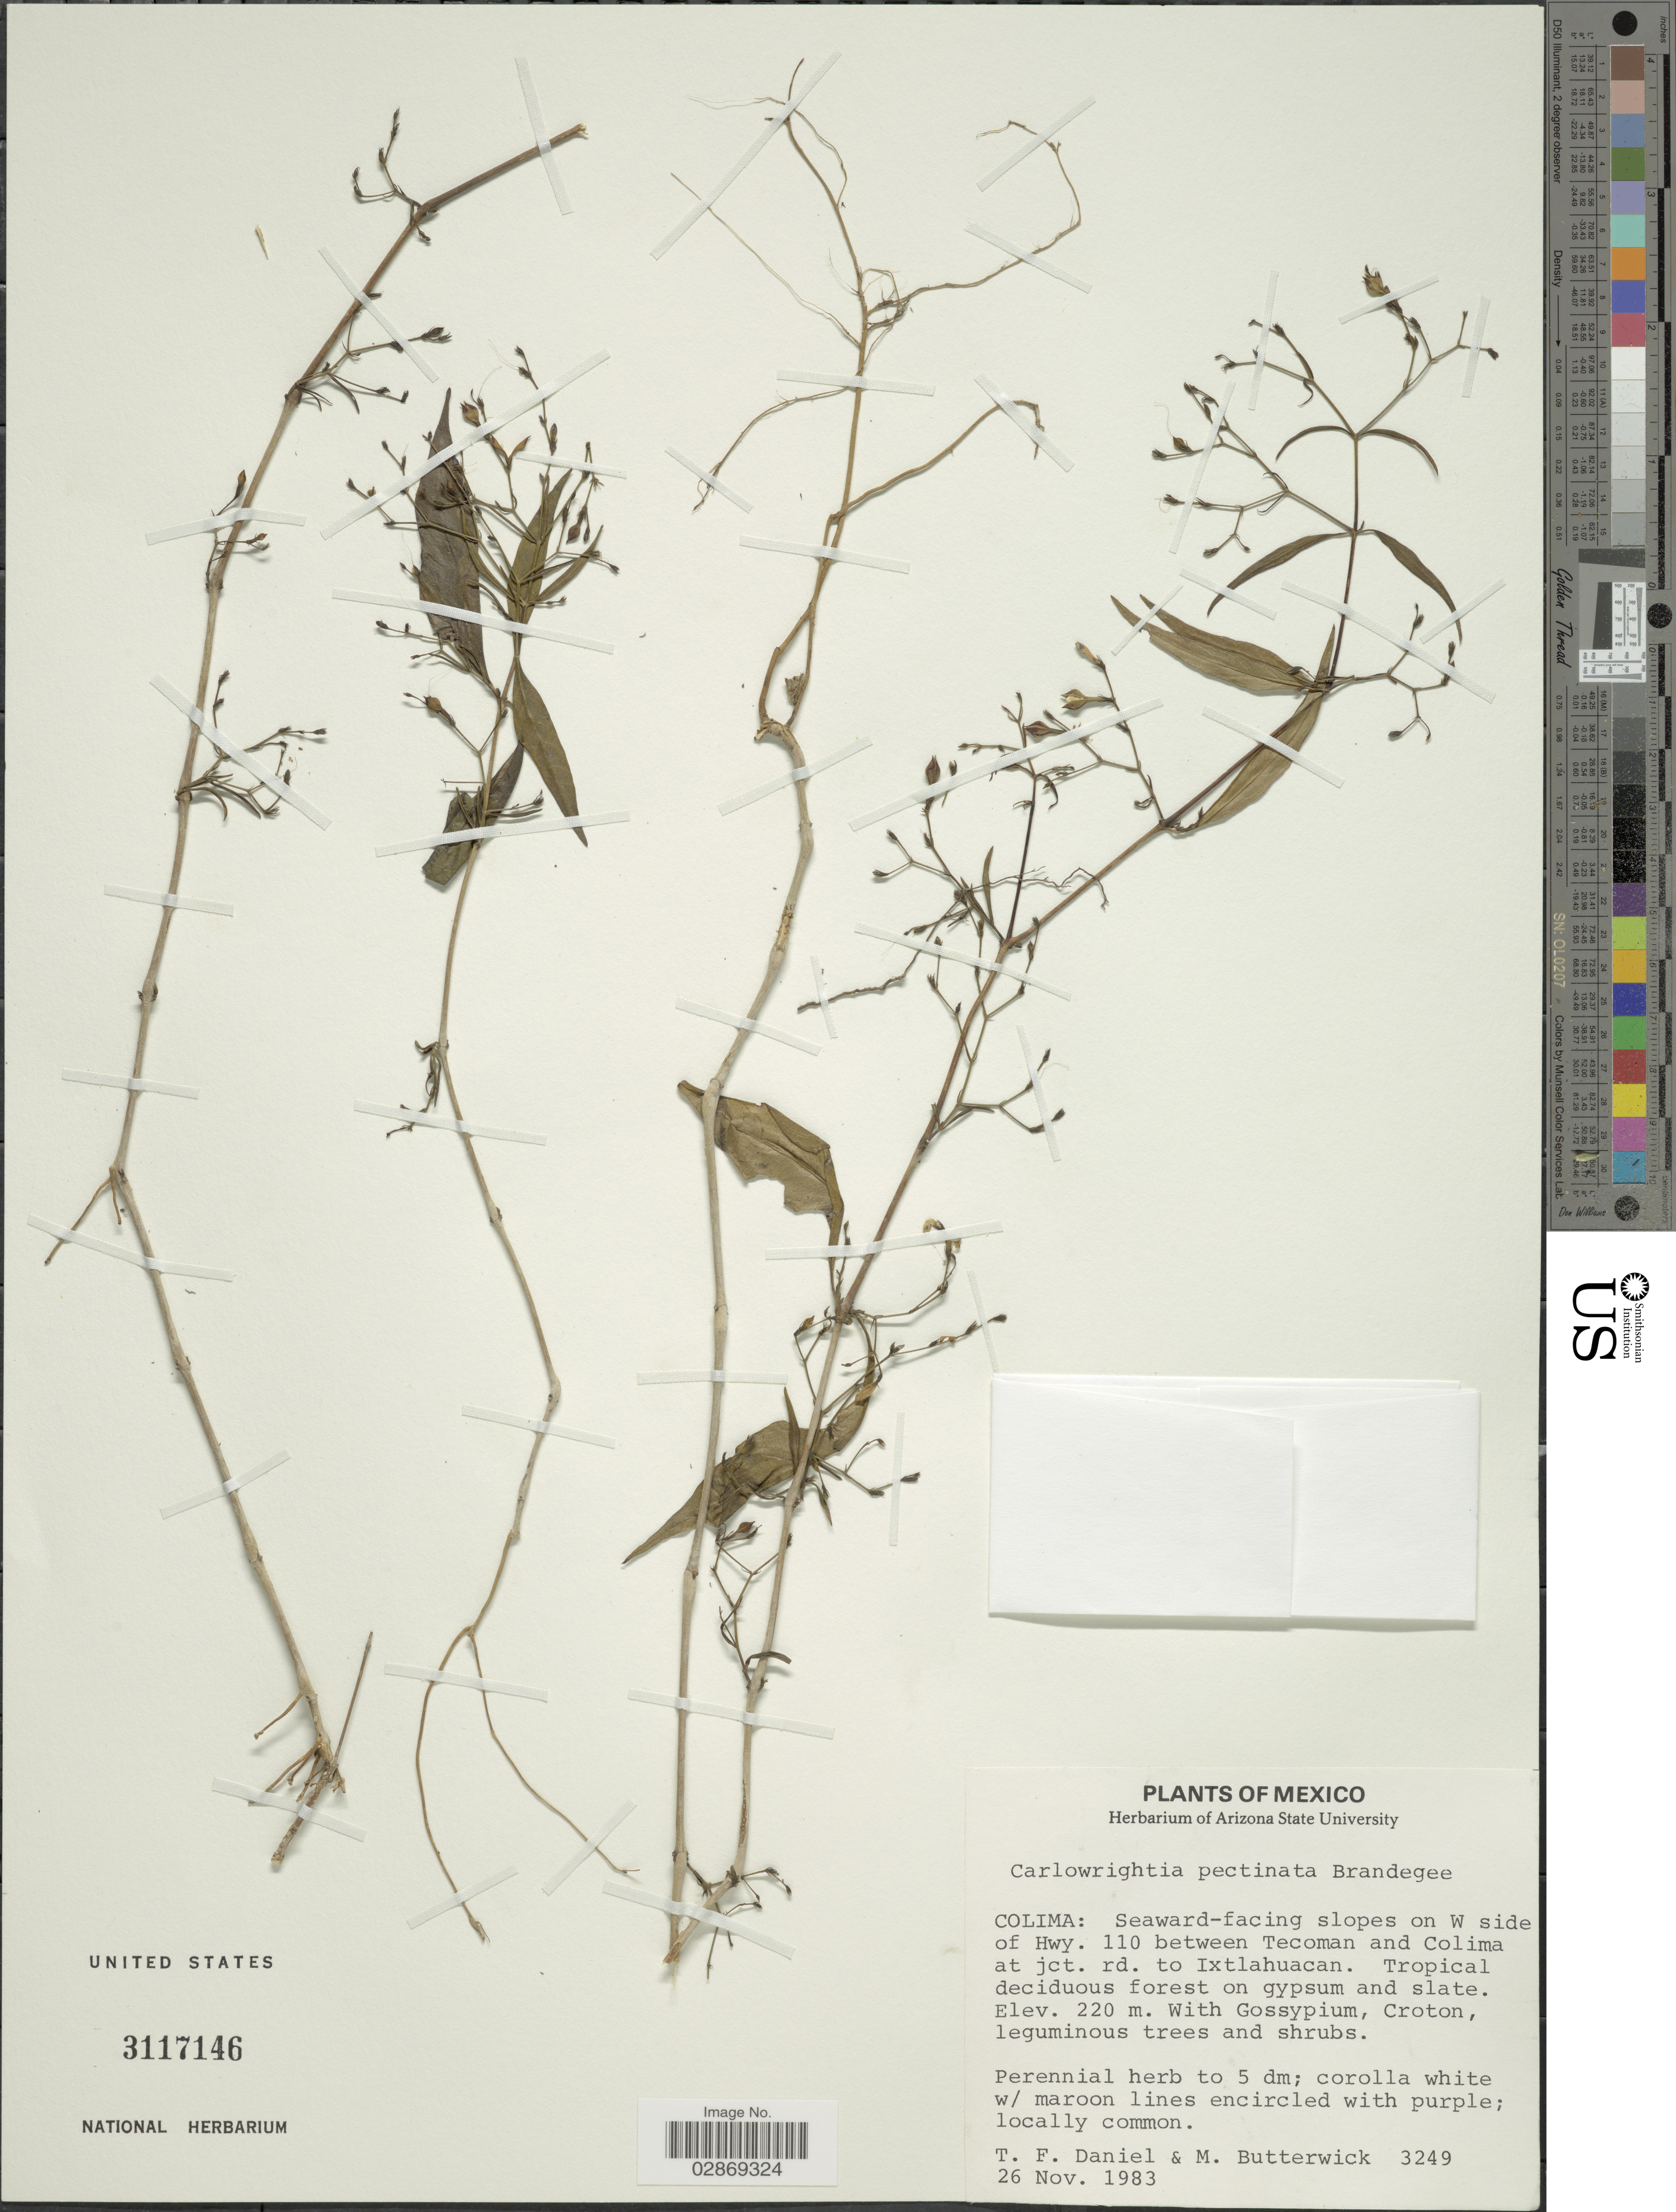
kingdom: Plantae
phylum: Tracheophyta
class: Magnoliopsida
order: Lamiales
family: Acanthaceae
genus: Carlowrightia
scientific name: Carlowrightia pectinata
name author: Brandegee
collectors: T. F. Daniel & M. Butterwick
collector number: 3249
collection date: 1983-11-26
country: Mexico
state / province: Colima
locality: Colima: Seaward-facing slopes on W side of Hwy. 110 between Tecoman and Colima at jct. rd. to Ixtlahuacan.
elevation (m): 220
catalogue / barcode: US 3117146